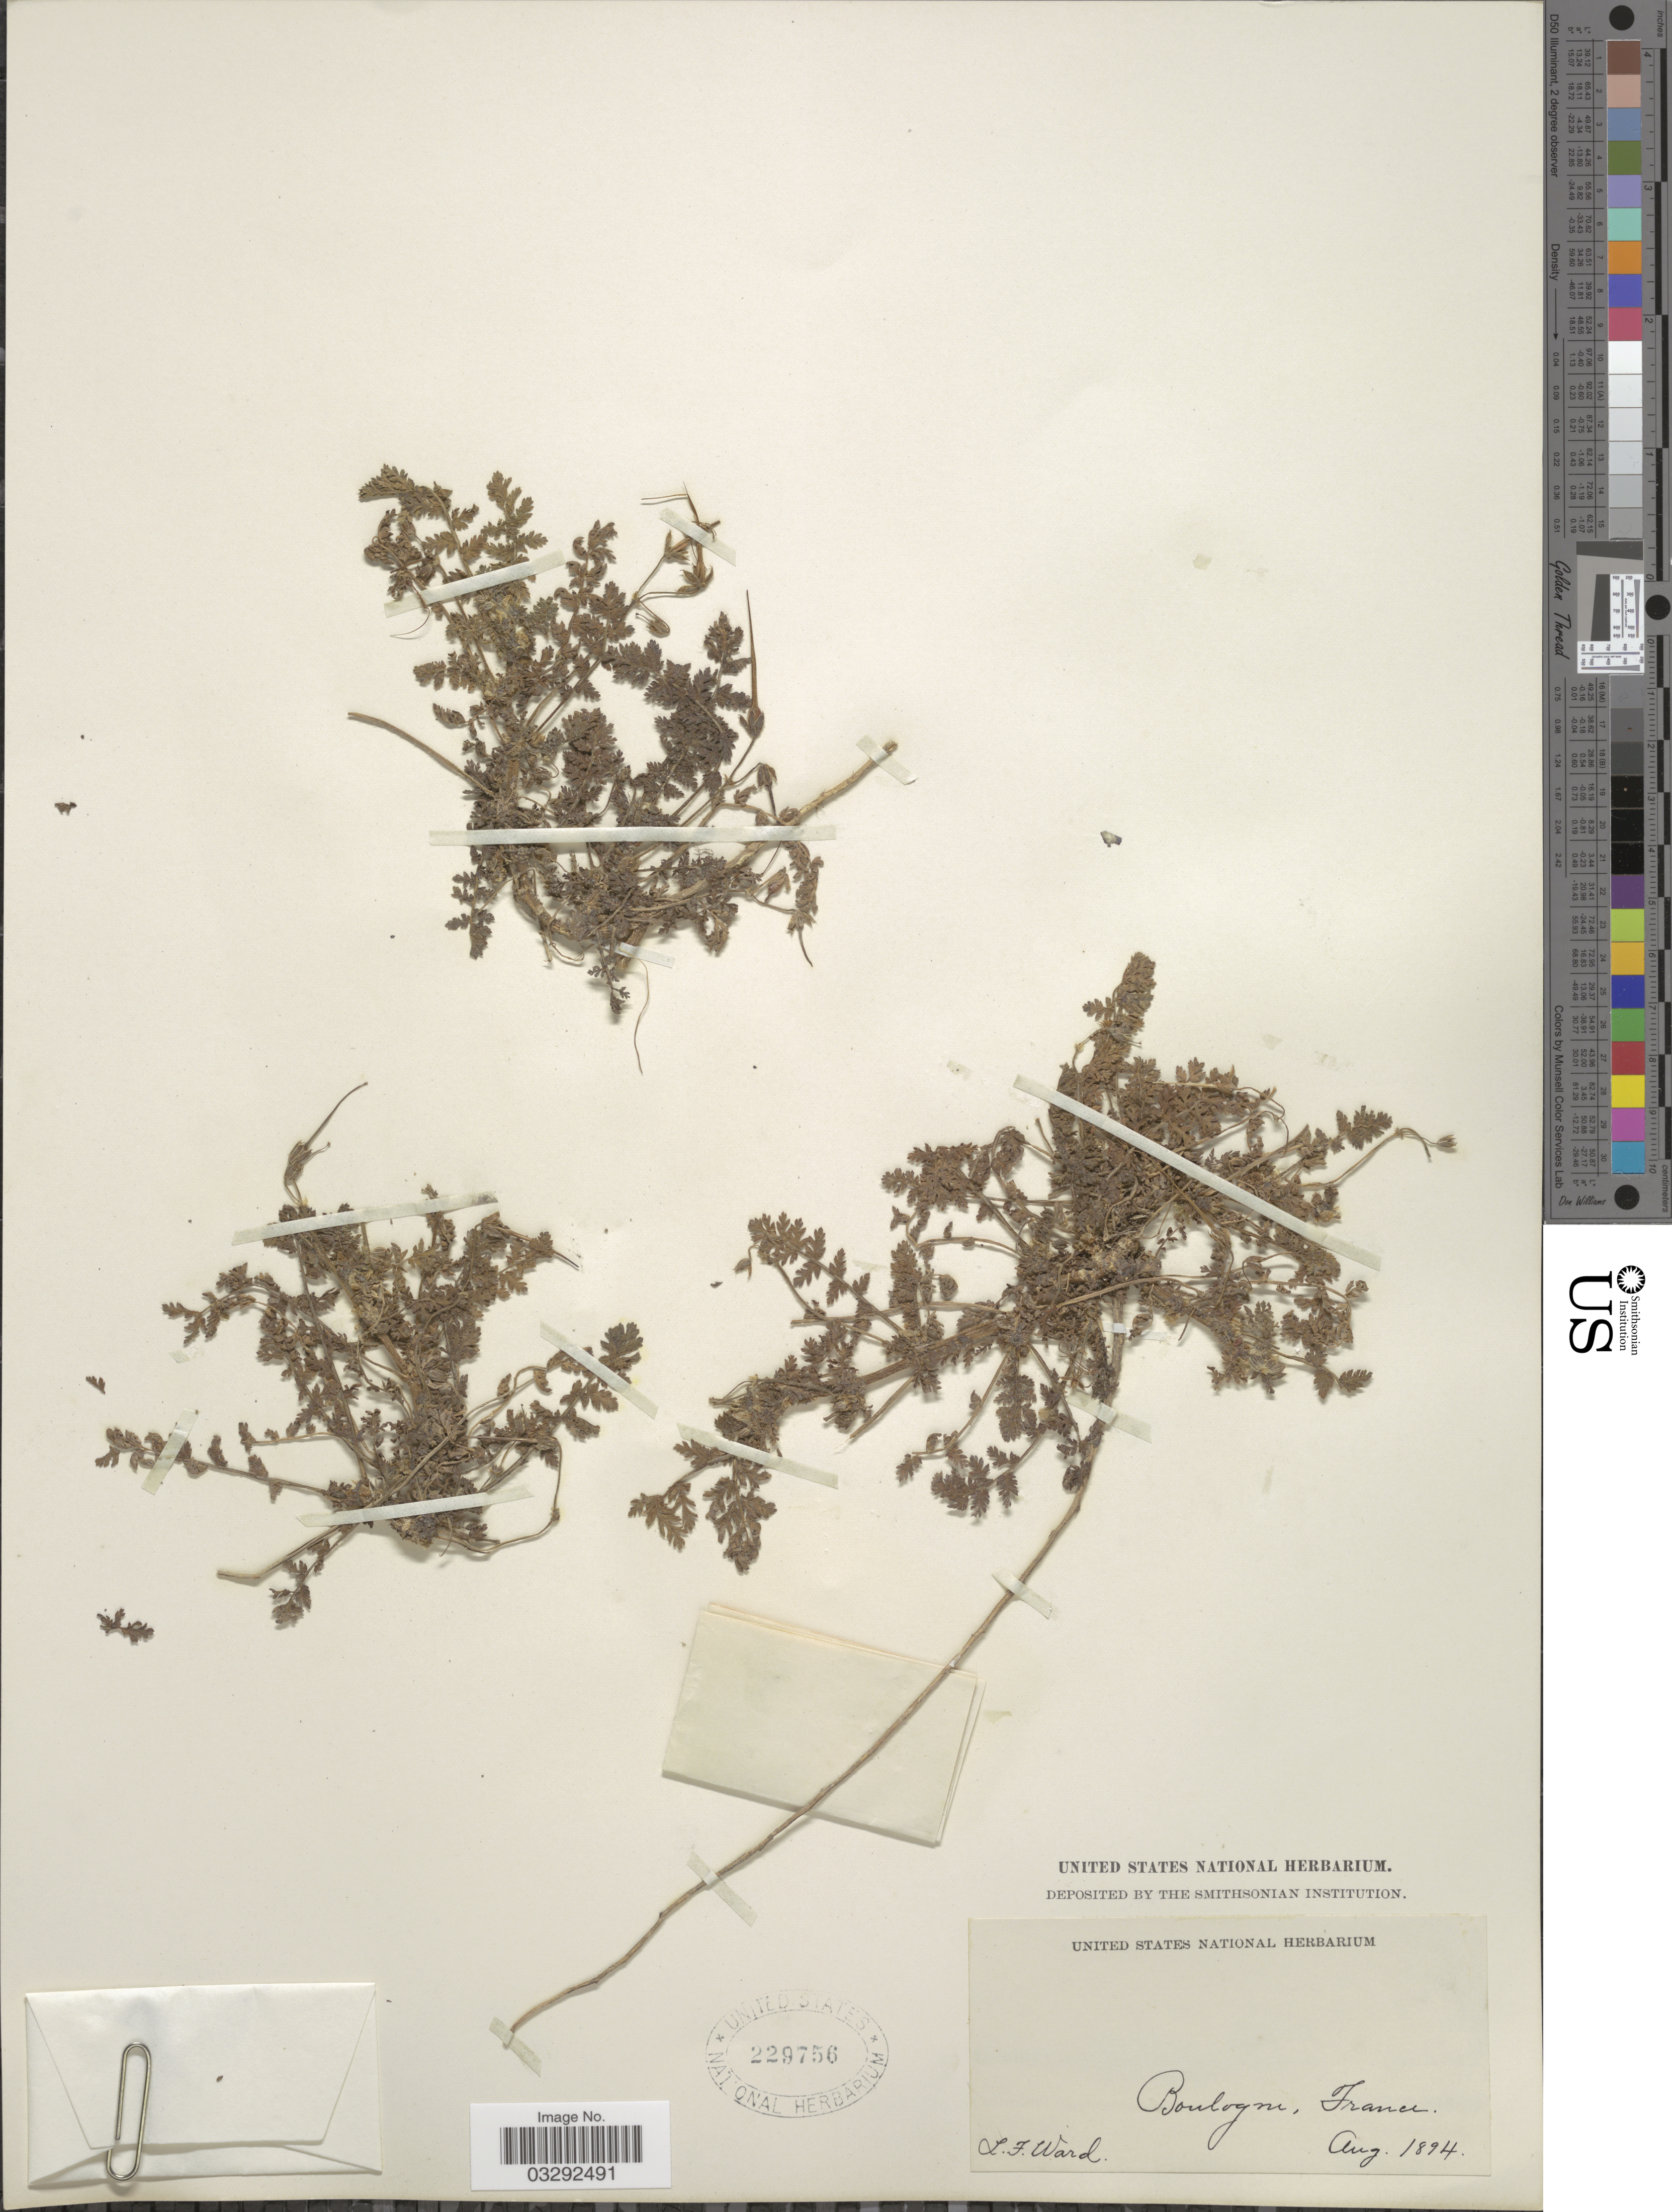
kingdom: Plantae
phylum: Tracheophyta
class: Magnoliopsida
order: Geraniales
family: Geraniaceae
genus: Erodium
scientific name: Erodium sp.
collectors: L. Ward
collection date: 1894-08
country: France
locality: Boulogne.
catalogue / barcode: US 229756